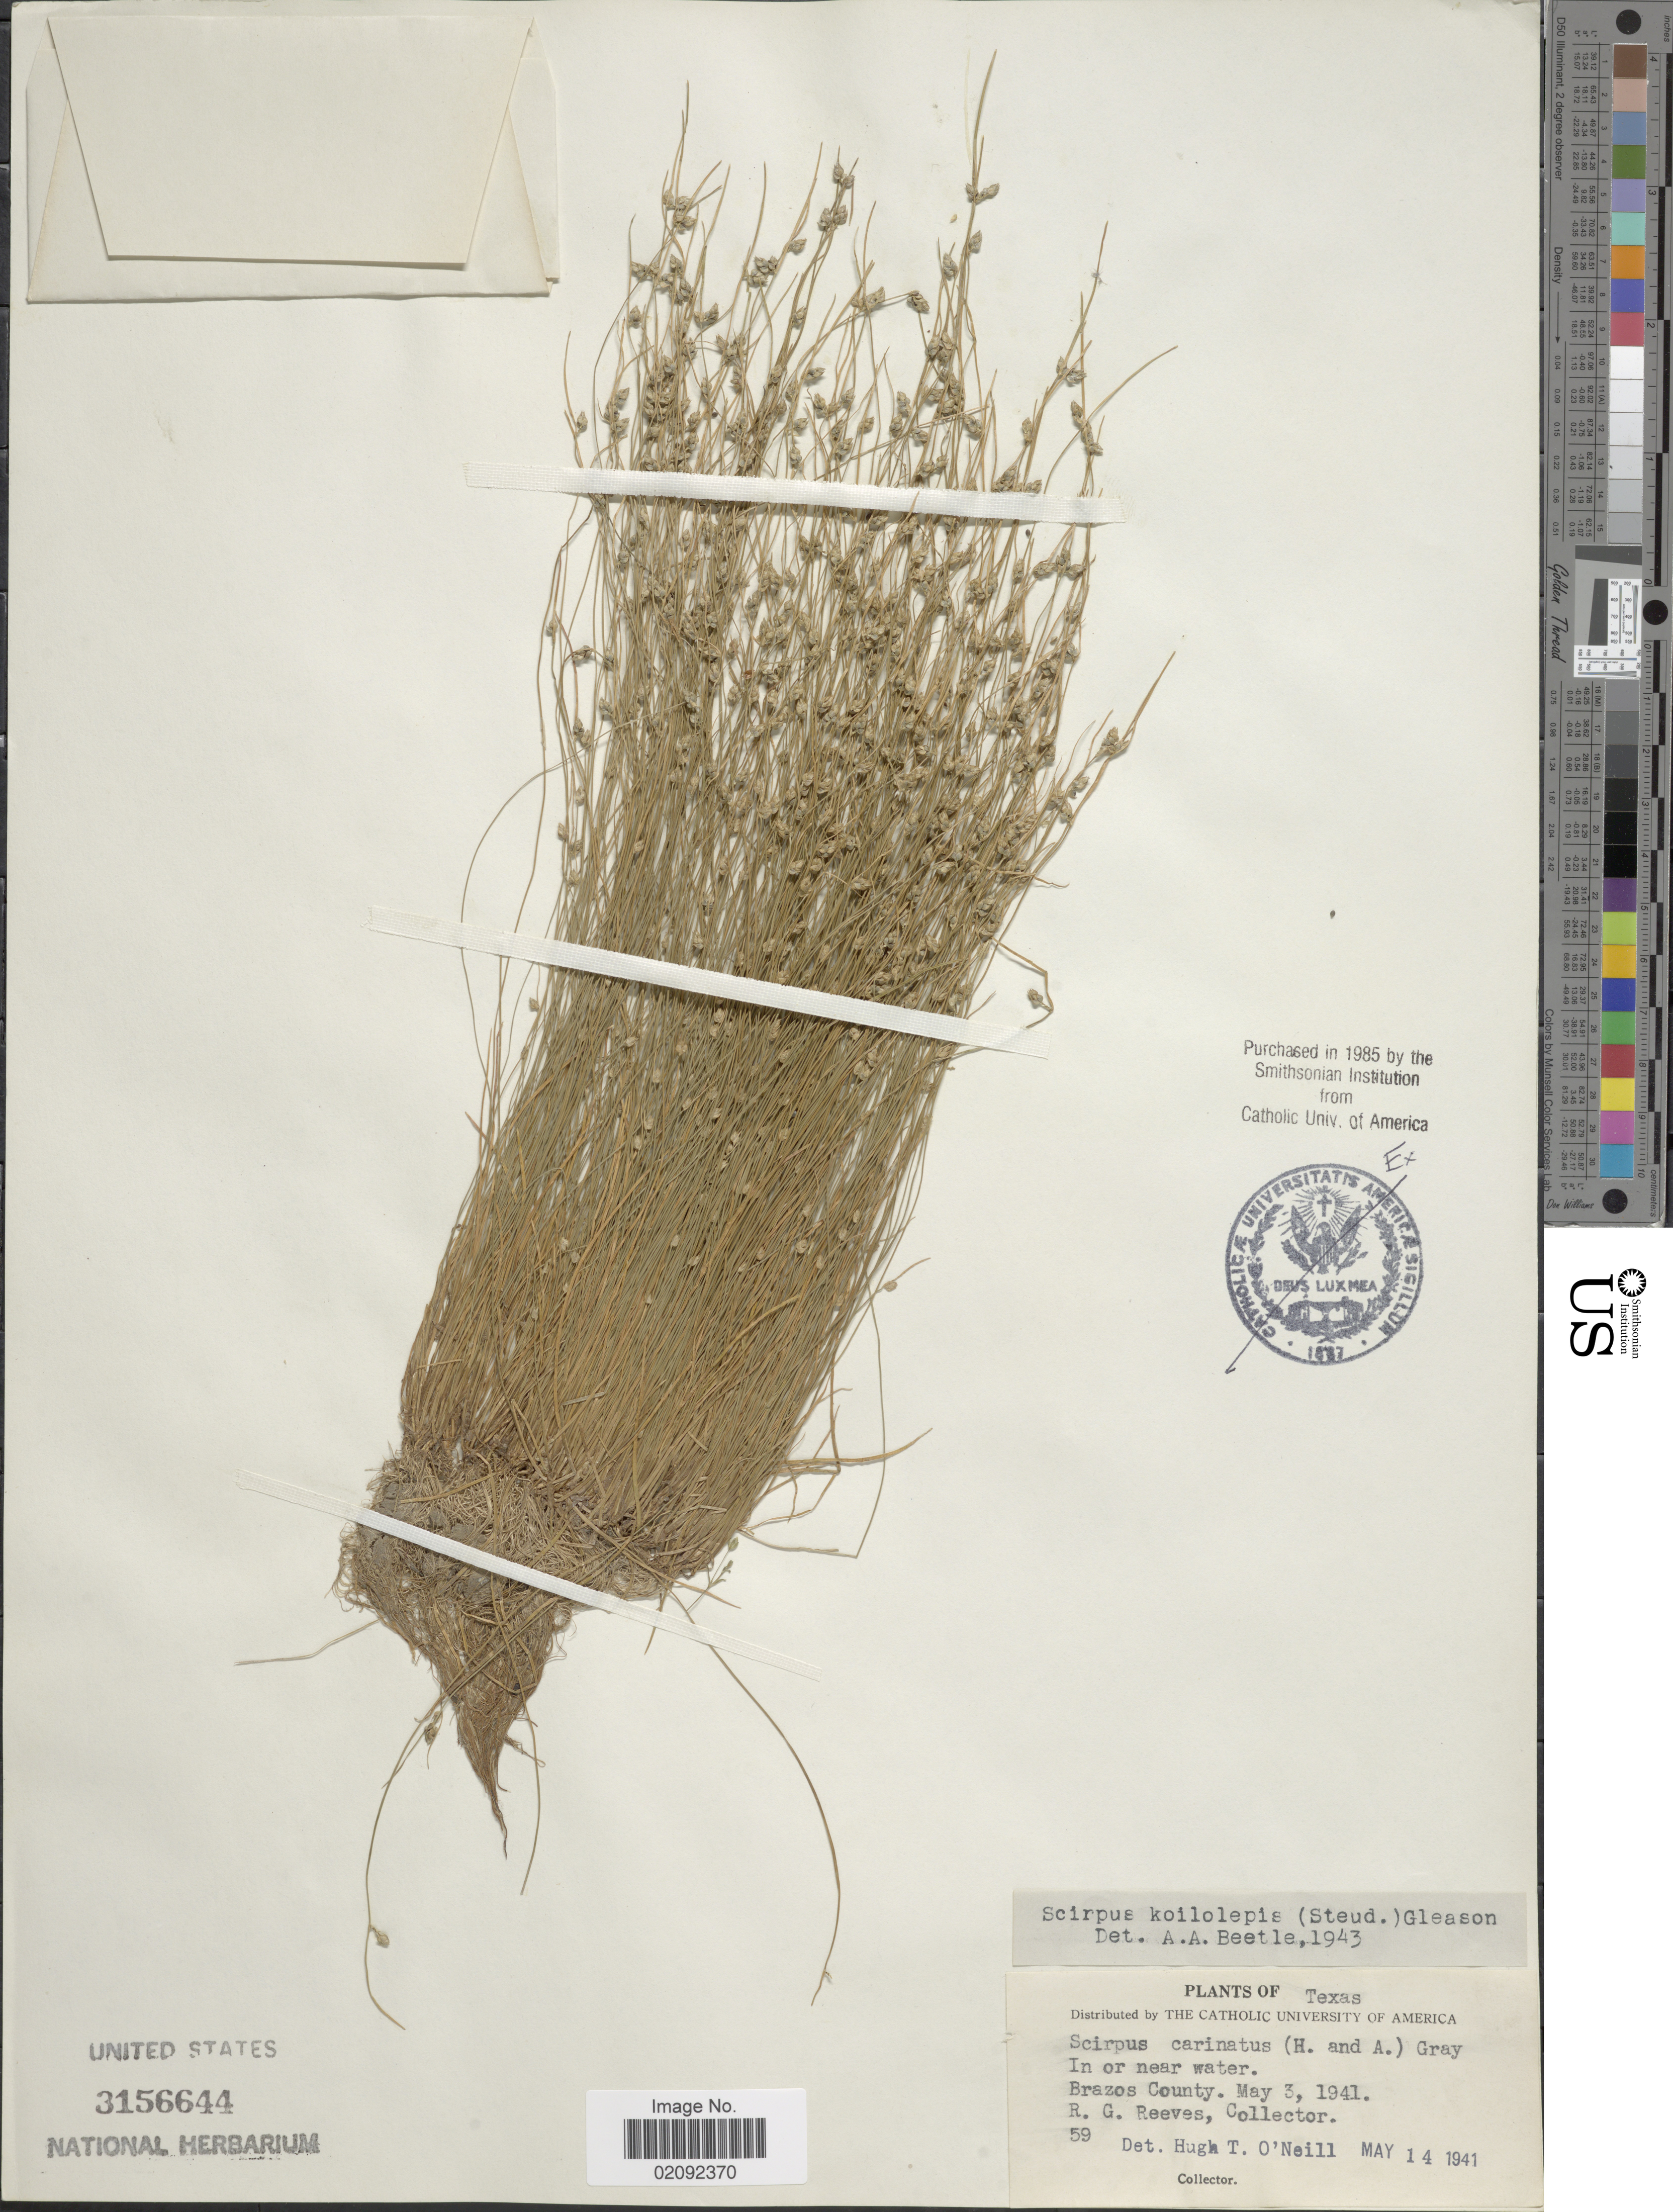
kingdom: Plantae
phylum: Tracheophyta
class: Liliopsida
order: Poales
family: Cyperaceae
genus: Isolepis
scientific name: Isolepis carinata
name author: Hook. & Arn. ex Torr.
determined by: Strong, M. T., (US), Smithsonian Institution - National Museum of Natural History (UNITED STATES)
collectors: R. G. Reeves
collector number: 59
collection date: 1941-05-03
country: United States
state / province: Texas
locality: In or near water, Brazos County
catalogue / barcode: US 3156644